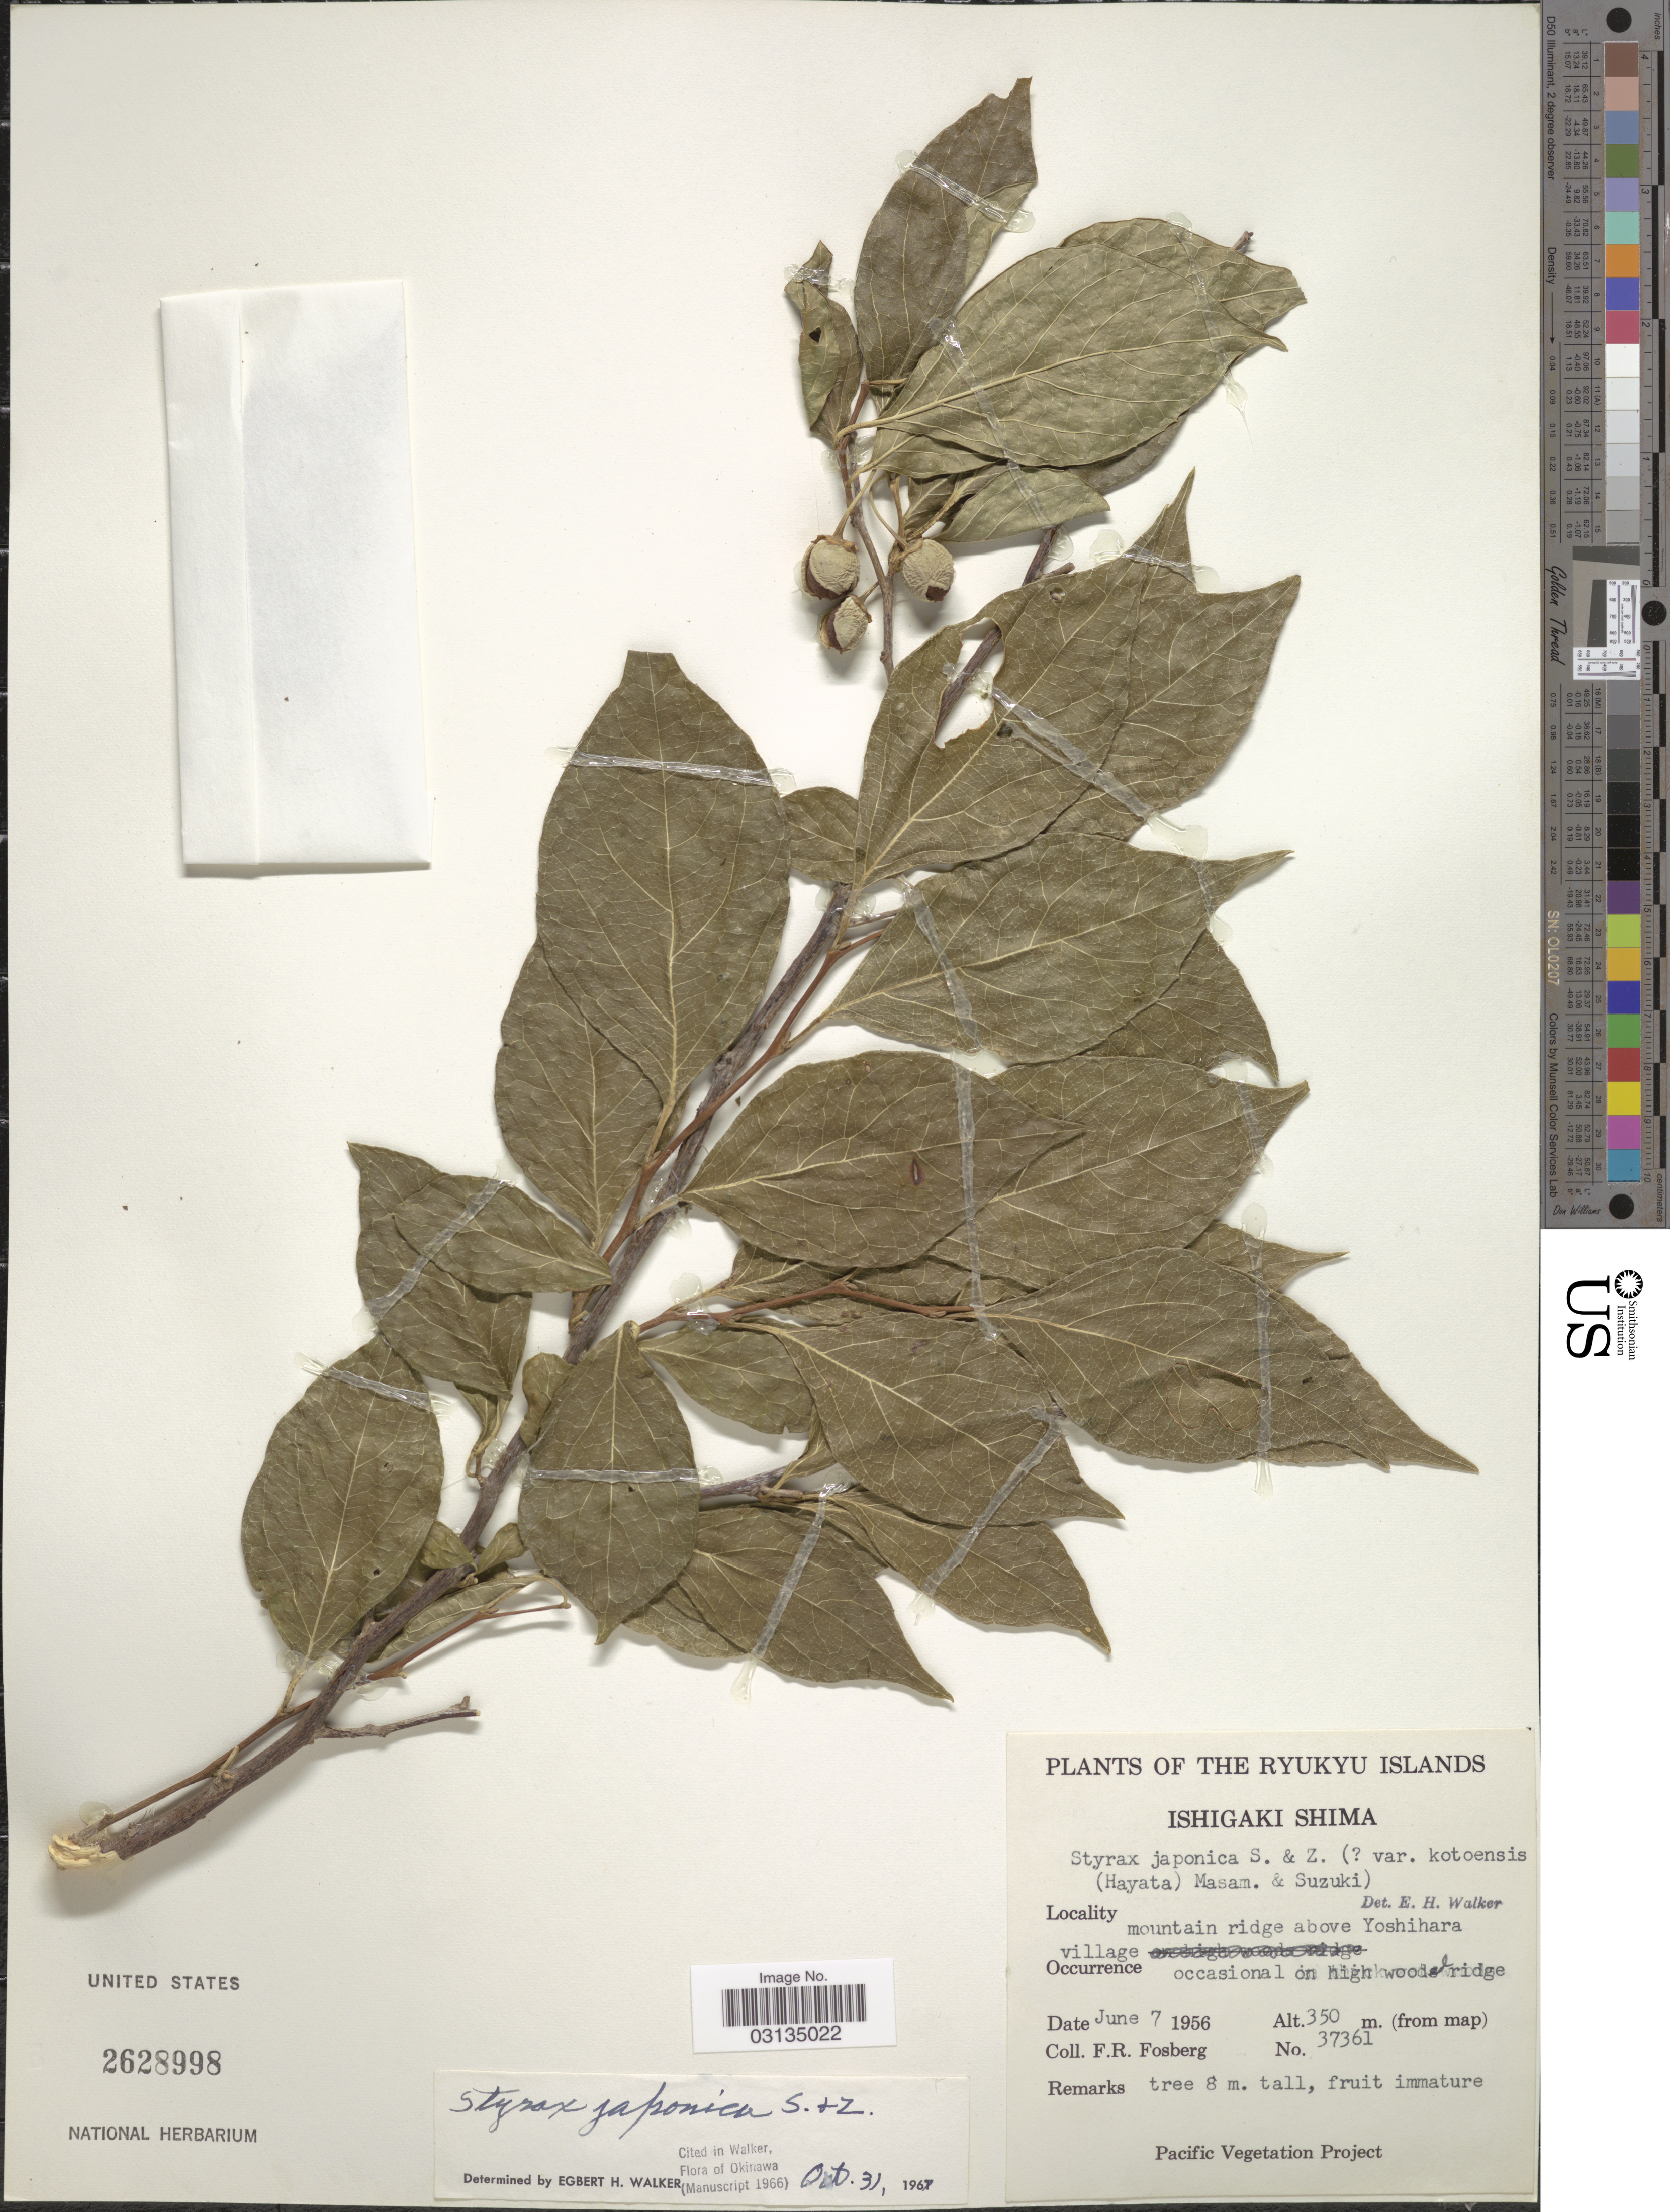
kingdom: Plantae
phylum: Tracheophyta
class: Magnoliopsida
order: Ericales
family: Styracaceae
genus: Styrax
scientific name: Styrax japonicus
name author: Siebold & Zucc.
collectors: F. R. Fosberg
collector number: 37361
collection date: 1956-06-07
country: Japan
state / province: Okinawa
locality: The Ryukyu Islands, Ishigaki Shima, mountain ridge above Yoshihara village.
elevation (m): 350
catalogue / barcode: US 2628998